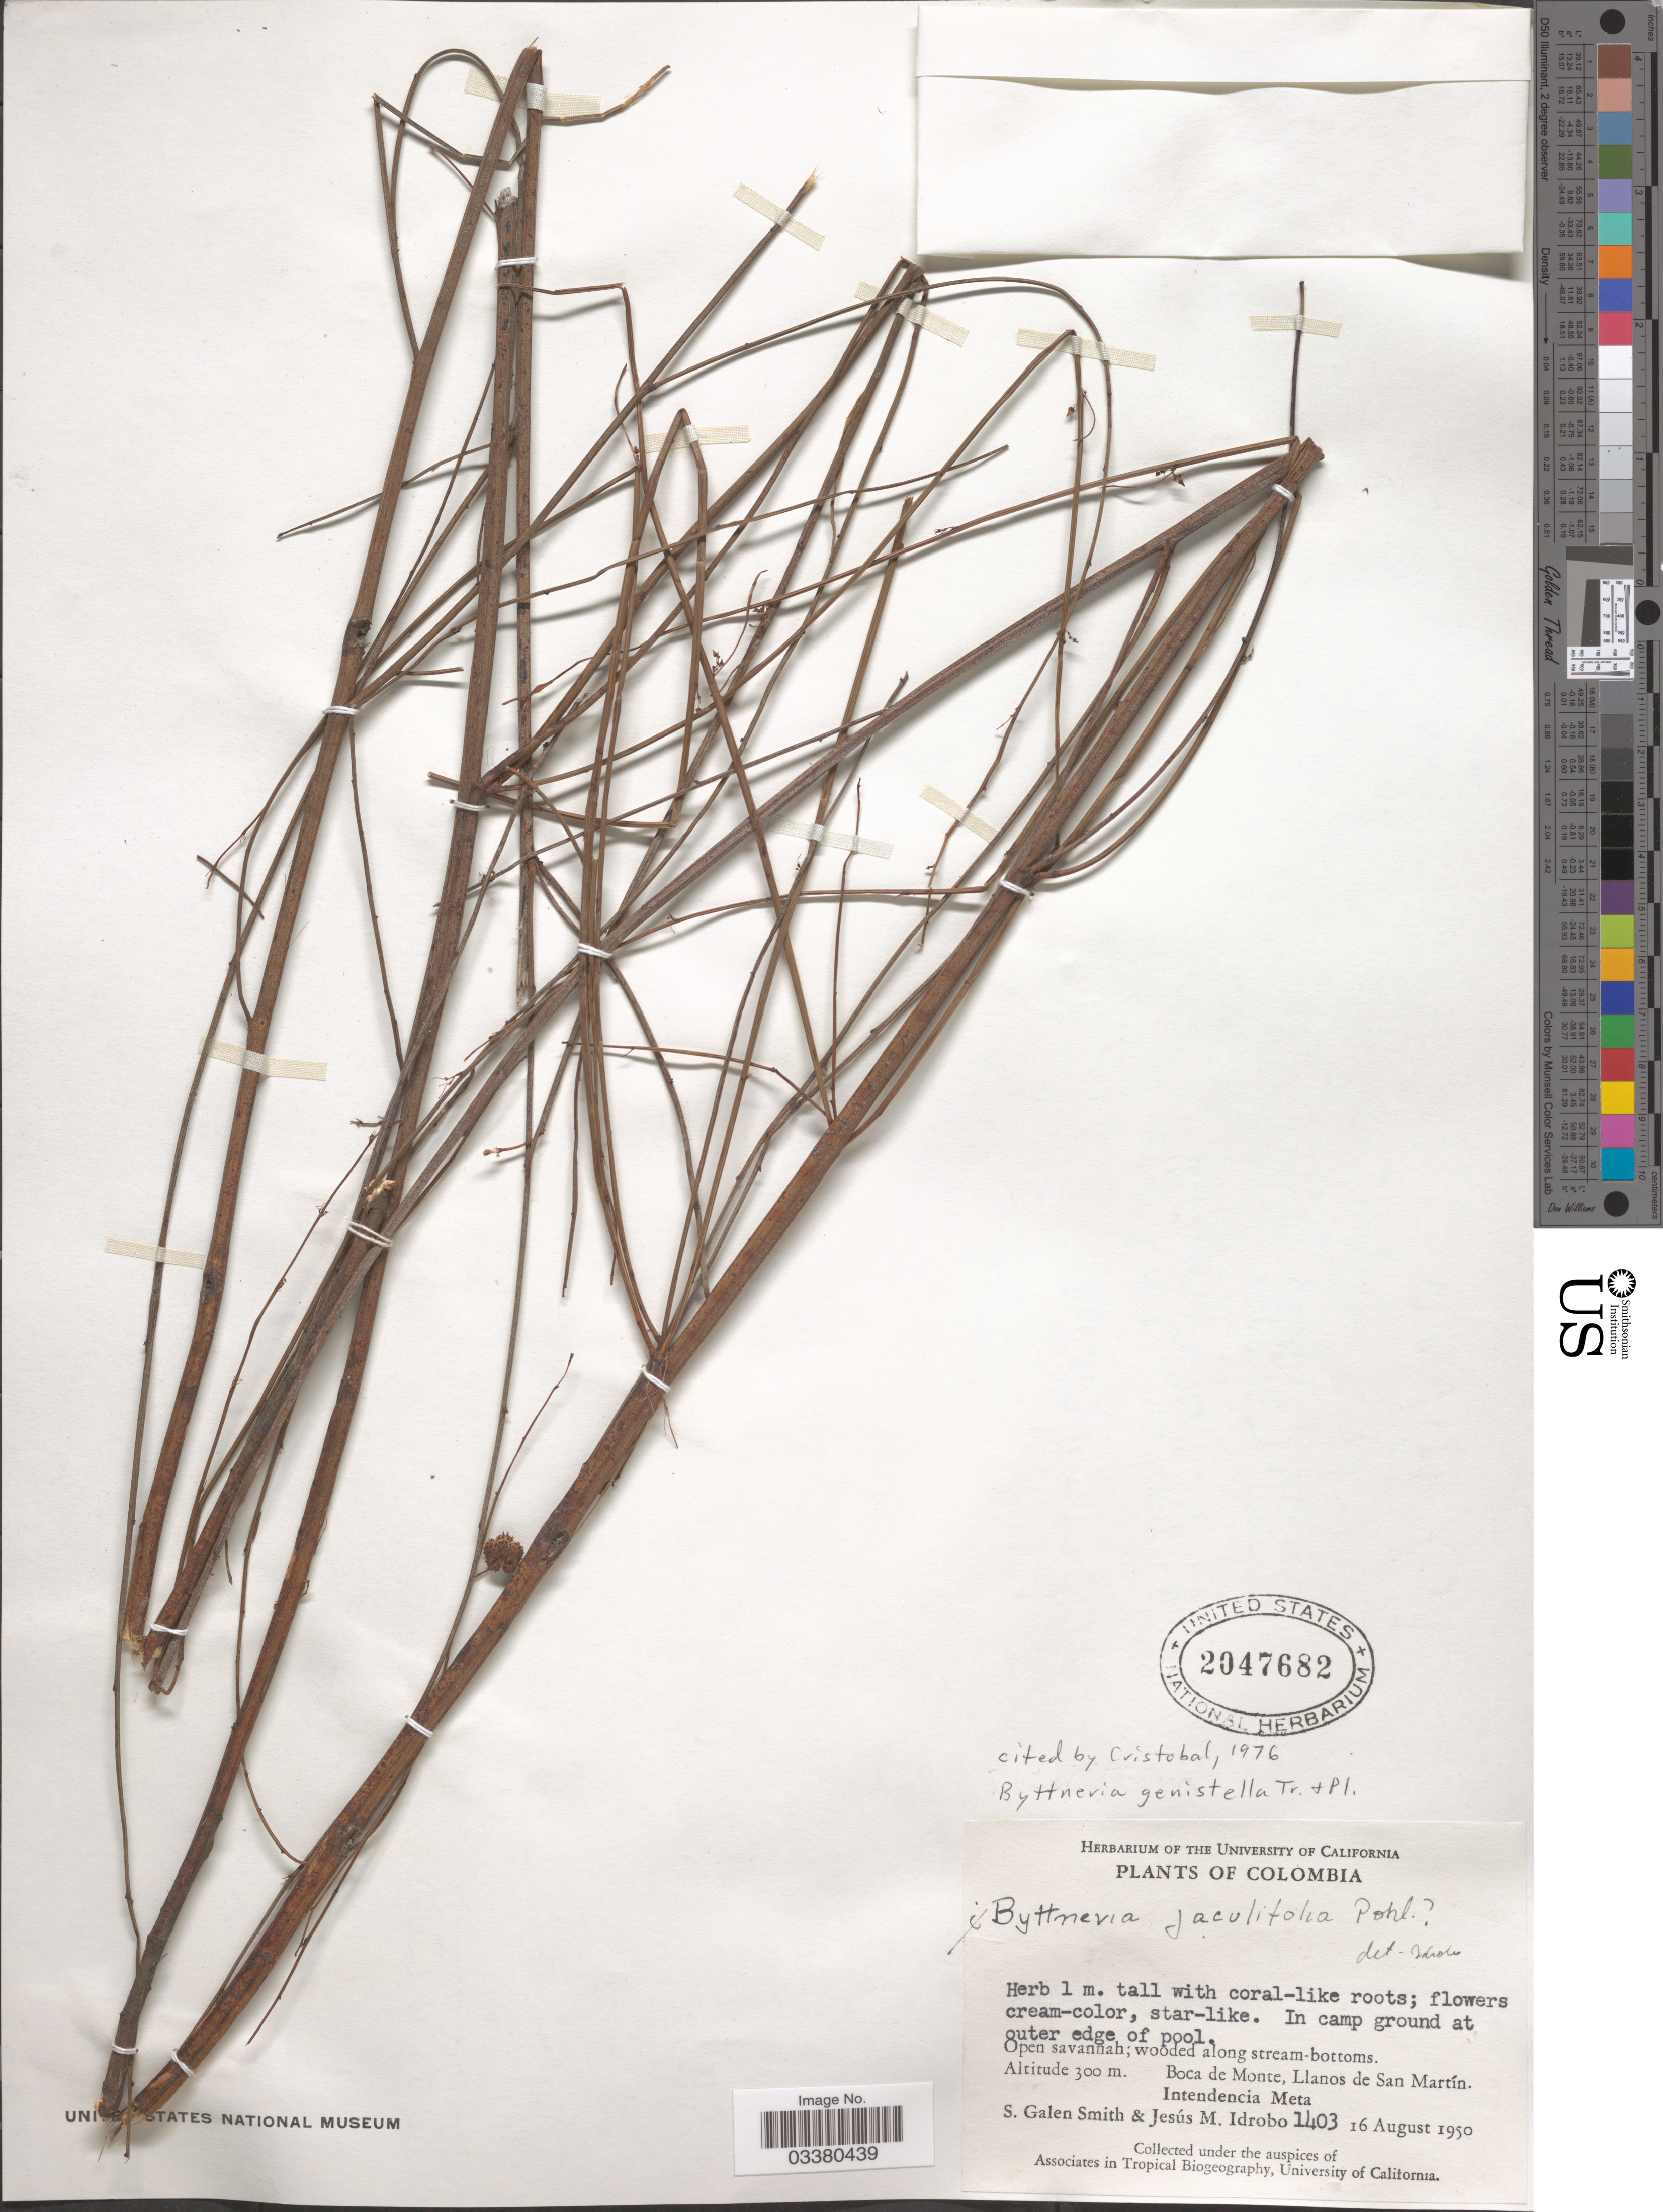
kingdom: Plantae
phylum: Tracheophyta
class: Magnoliopsida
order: Malvales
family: Malvaceae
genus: Byttneria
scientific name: Byttneria genistella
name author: Triana & Planch.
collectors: S. G. Smith & J. M. Idrobo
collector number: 1403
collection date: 1950-08-16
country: Colombia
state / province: Meta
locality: In camp ground at outer edge of pool. Boca de Monte, Llanos de San Martín. Intendencia Meta.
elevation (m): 300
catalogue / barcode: US 2047682